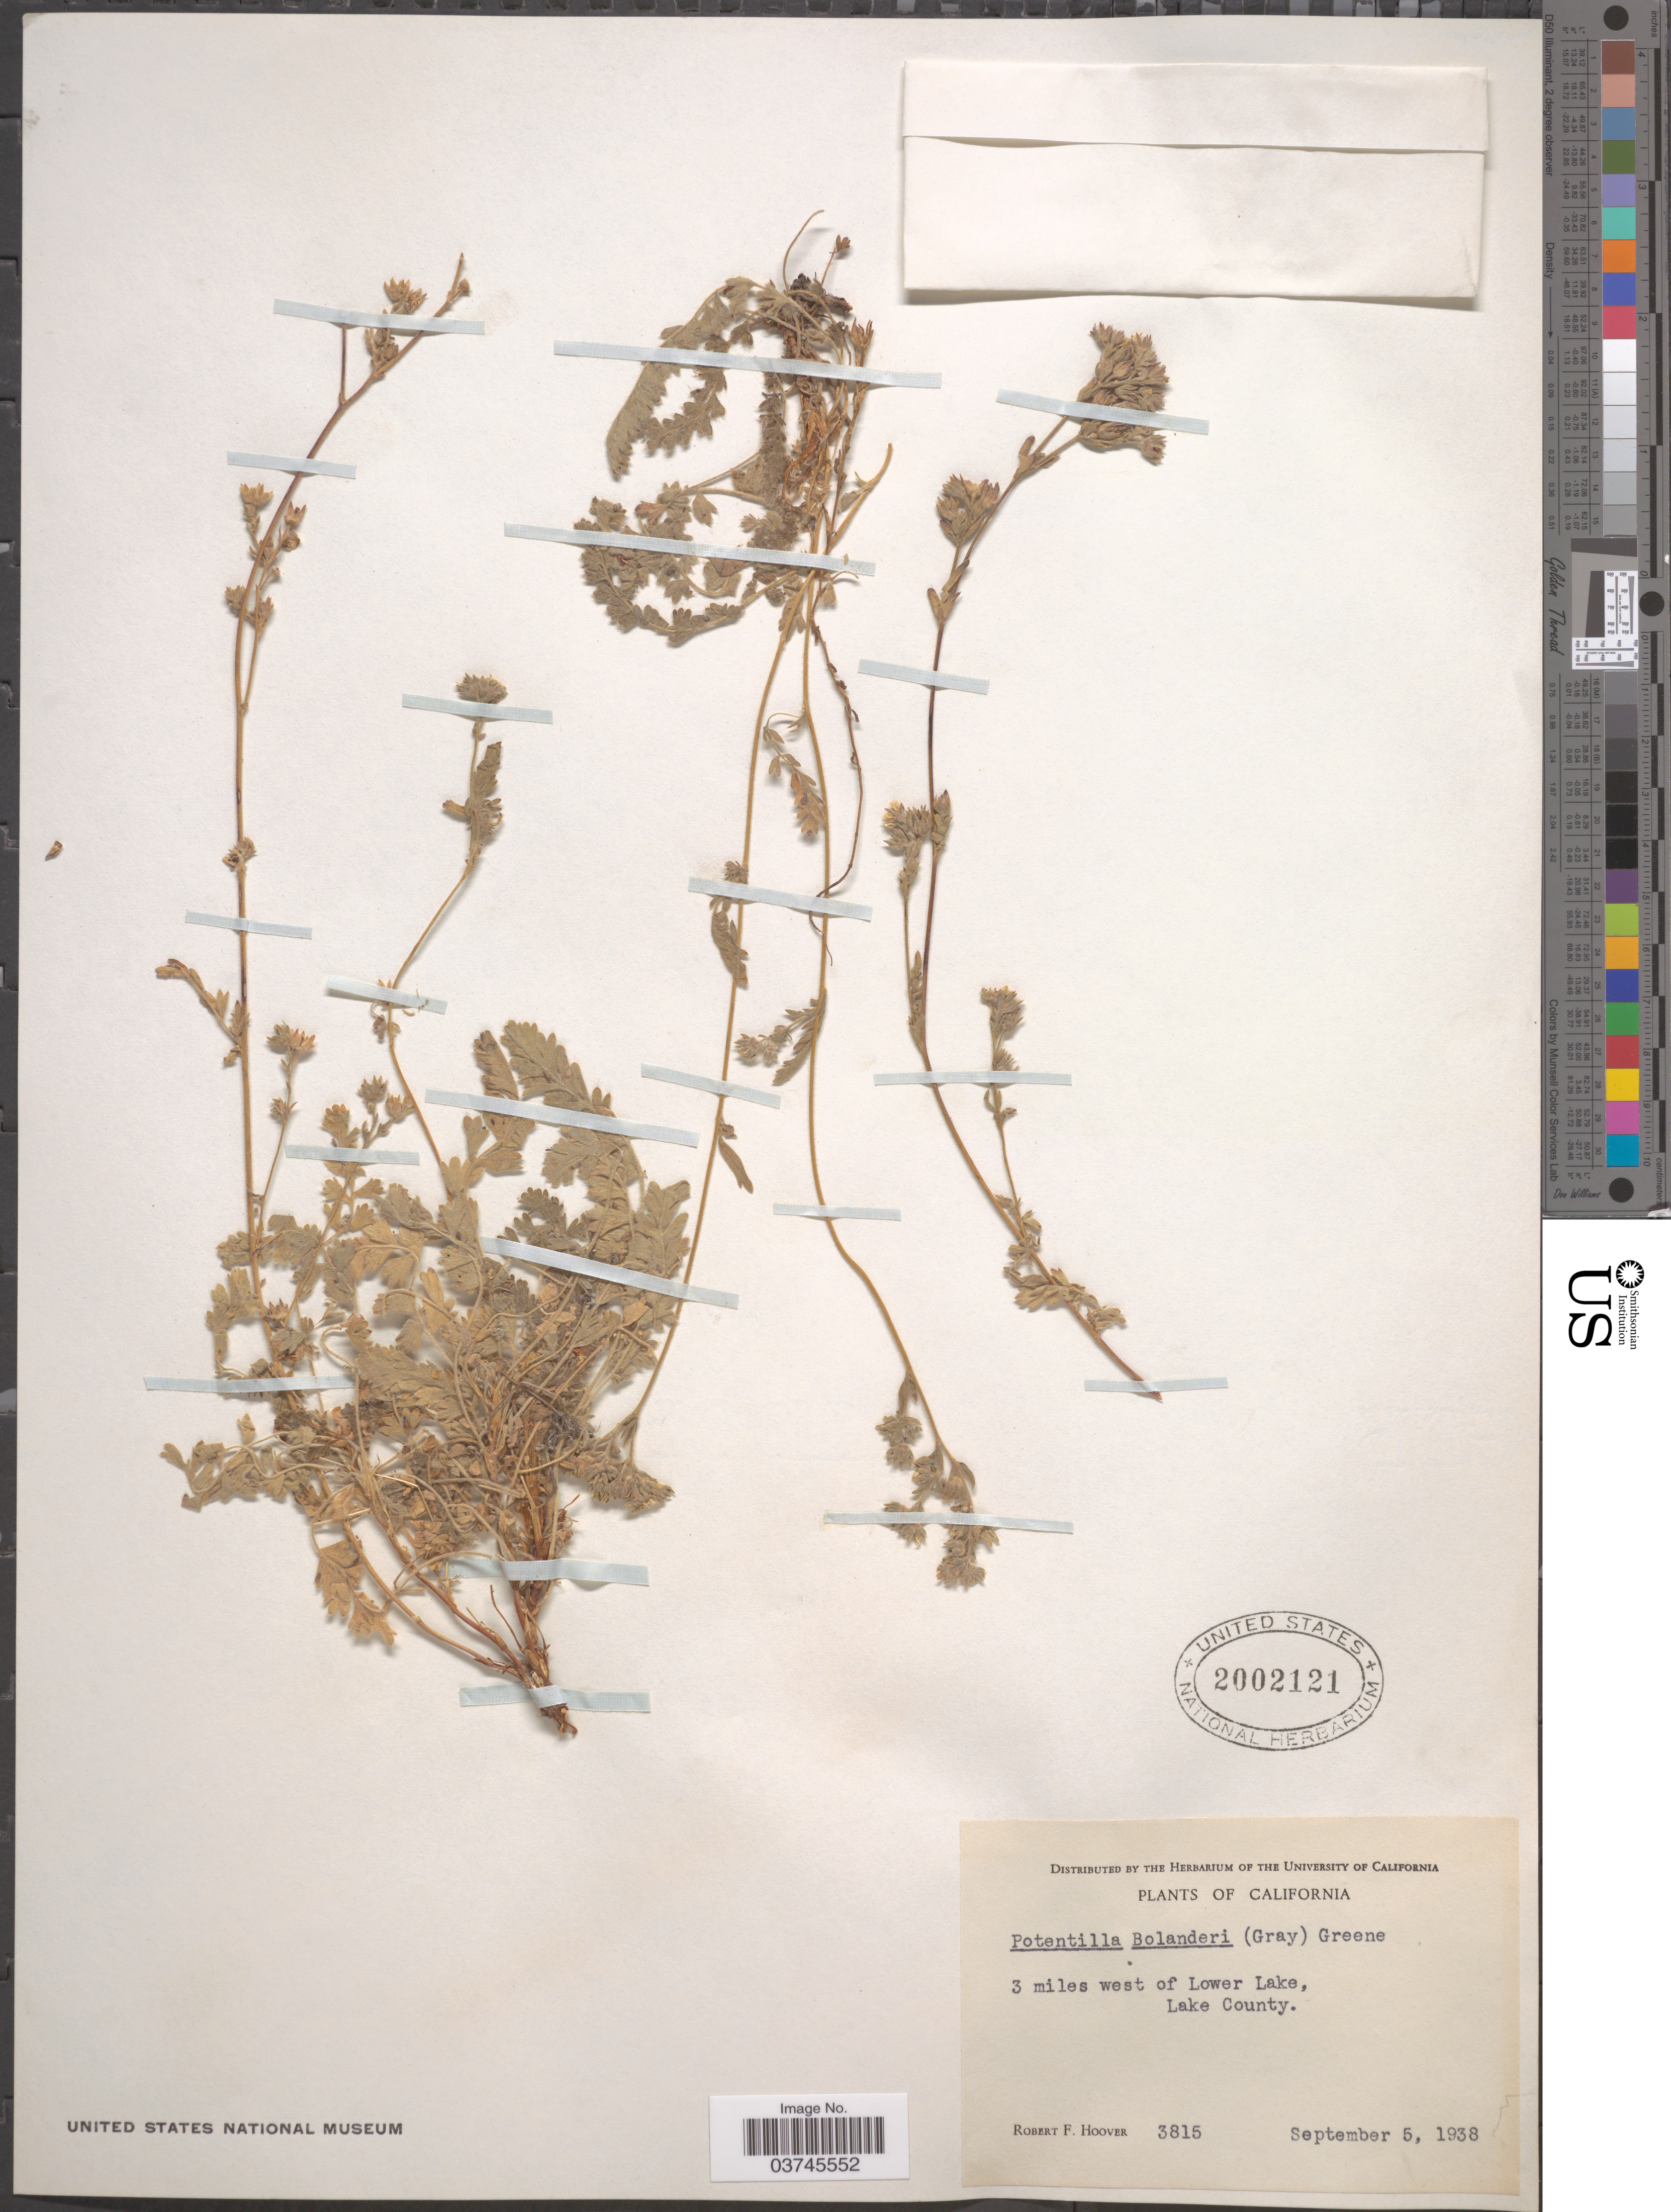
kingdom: Plantae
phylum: Tracheophyta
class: Magnoliopsida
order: Rosales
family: Rosaceae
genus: Potentilla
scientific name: Potentilla bolanderi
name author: (A. Gray) Greene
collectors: R. F. Hoover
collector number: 3815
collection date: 1938-09-05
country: United States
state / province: California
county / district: Lake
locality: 3 miles west of Lower Lake, Lake County.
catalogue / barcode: US 2002121